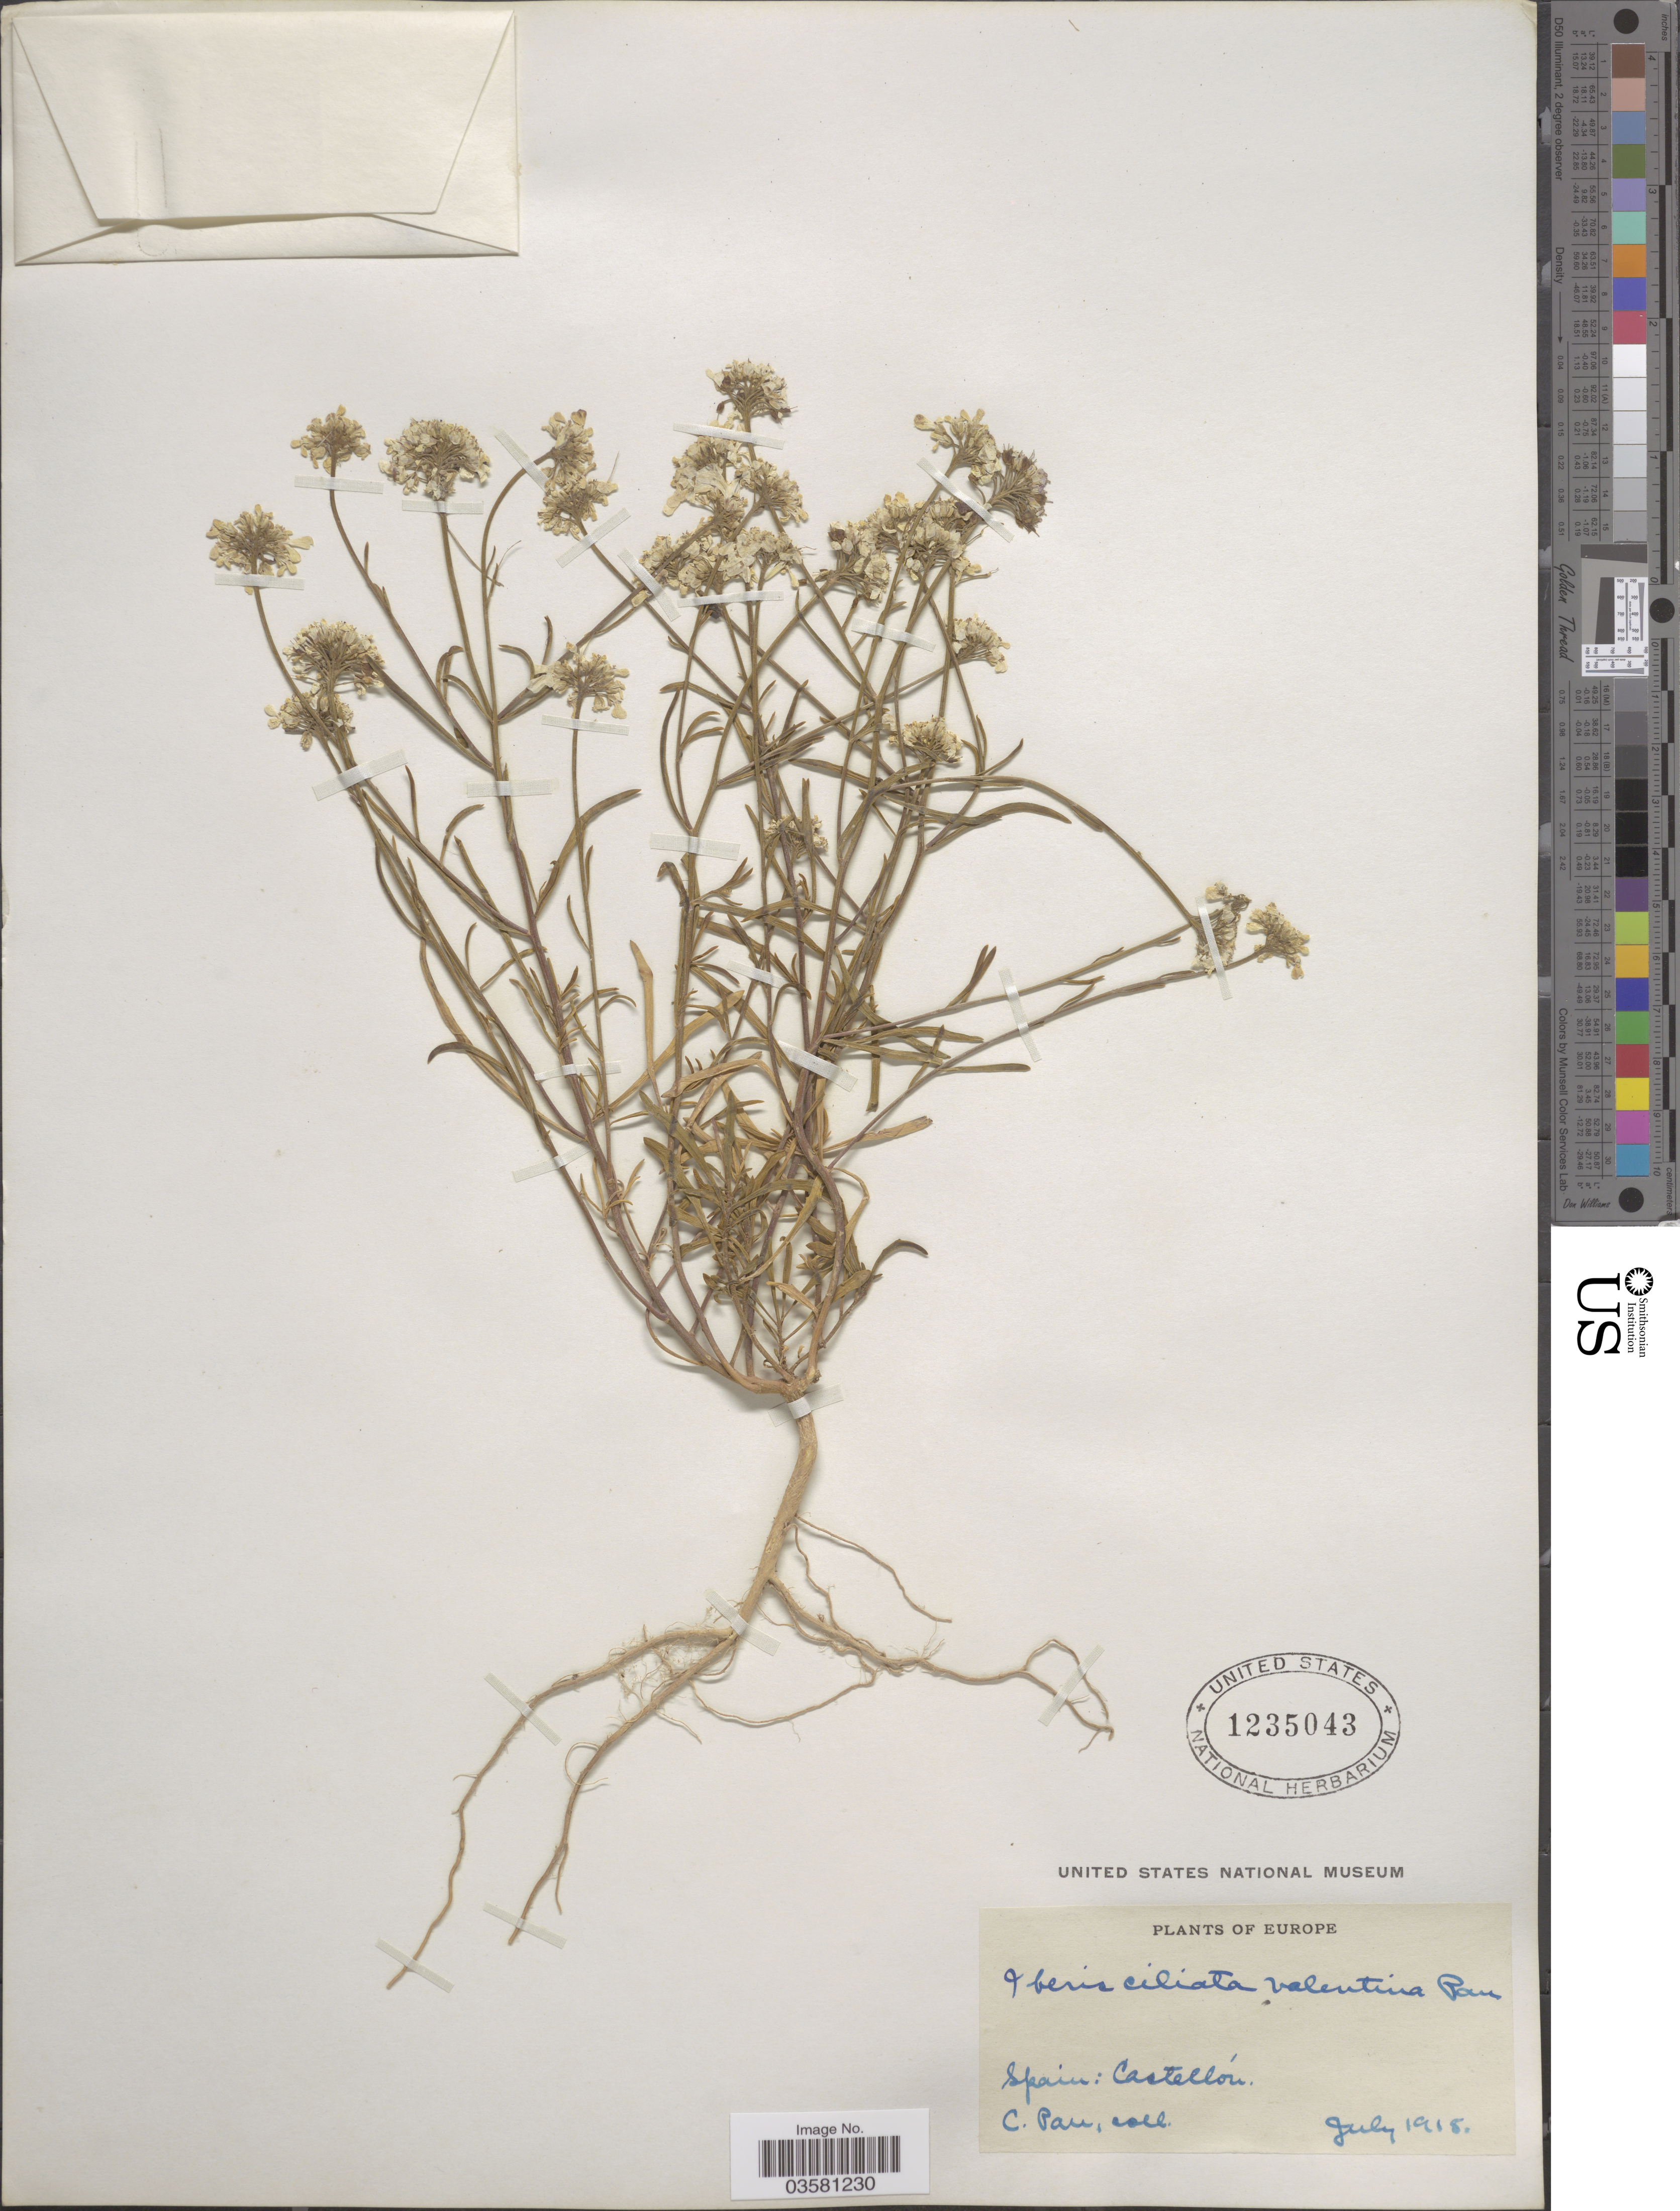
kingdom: Plantae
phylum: Tracheophyta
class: Magnoliopsida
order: Brassicales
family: Brassicaceae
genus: Iberis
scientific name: Iberis ciliata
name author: All.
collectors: C. Pau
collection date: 1918-07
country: Spain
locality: Europe. Castellón.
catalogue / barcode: US 1235043